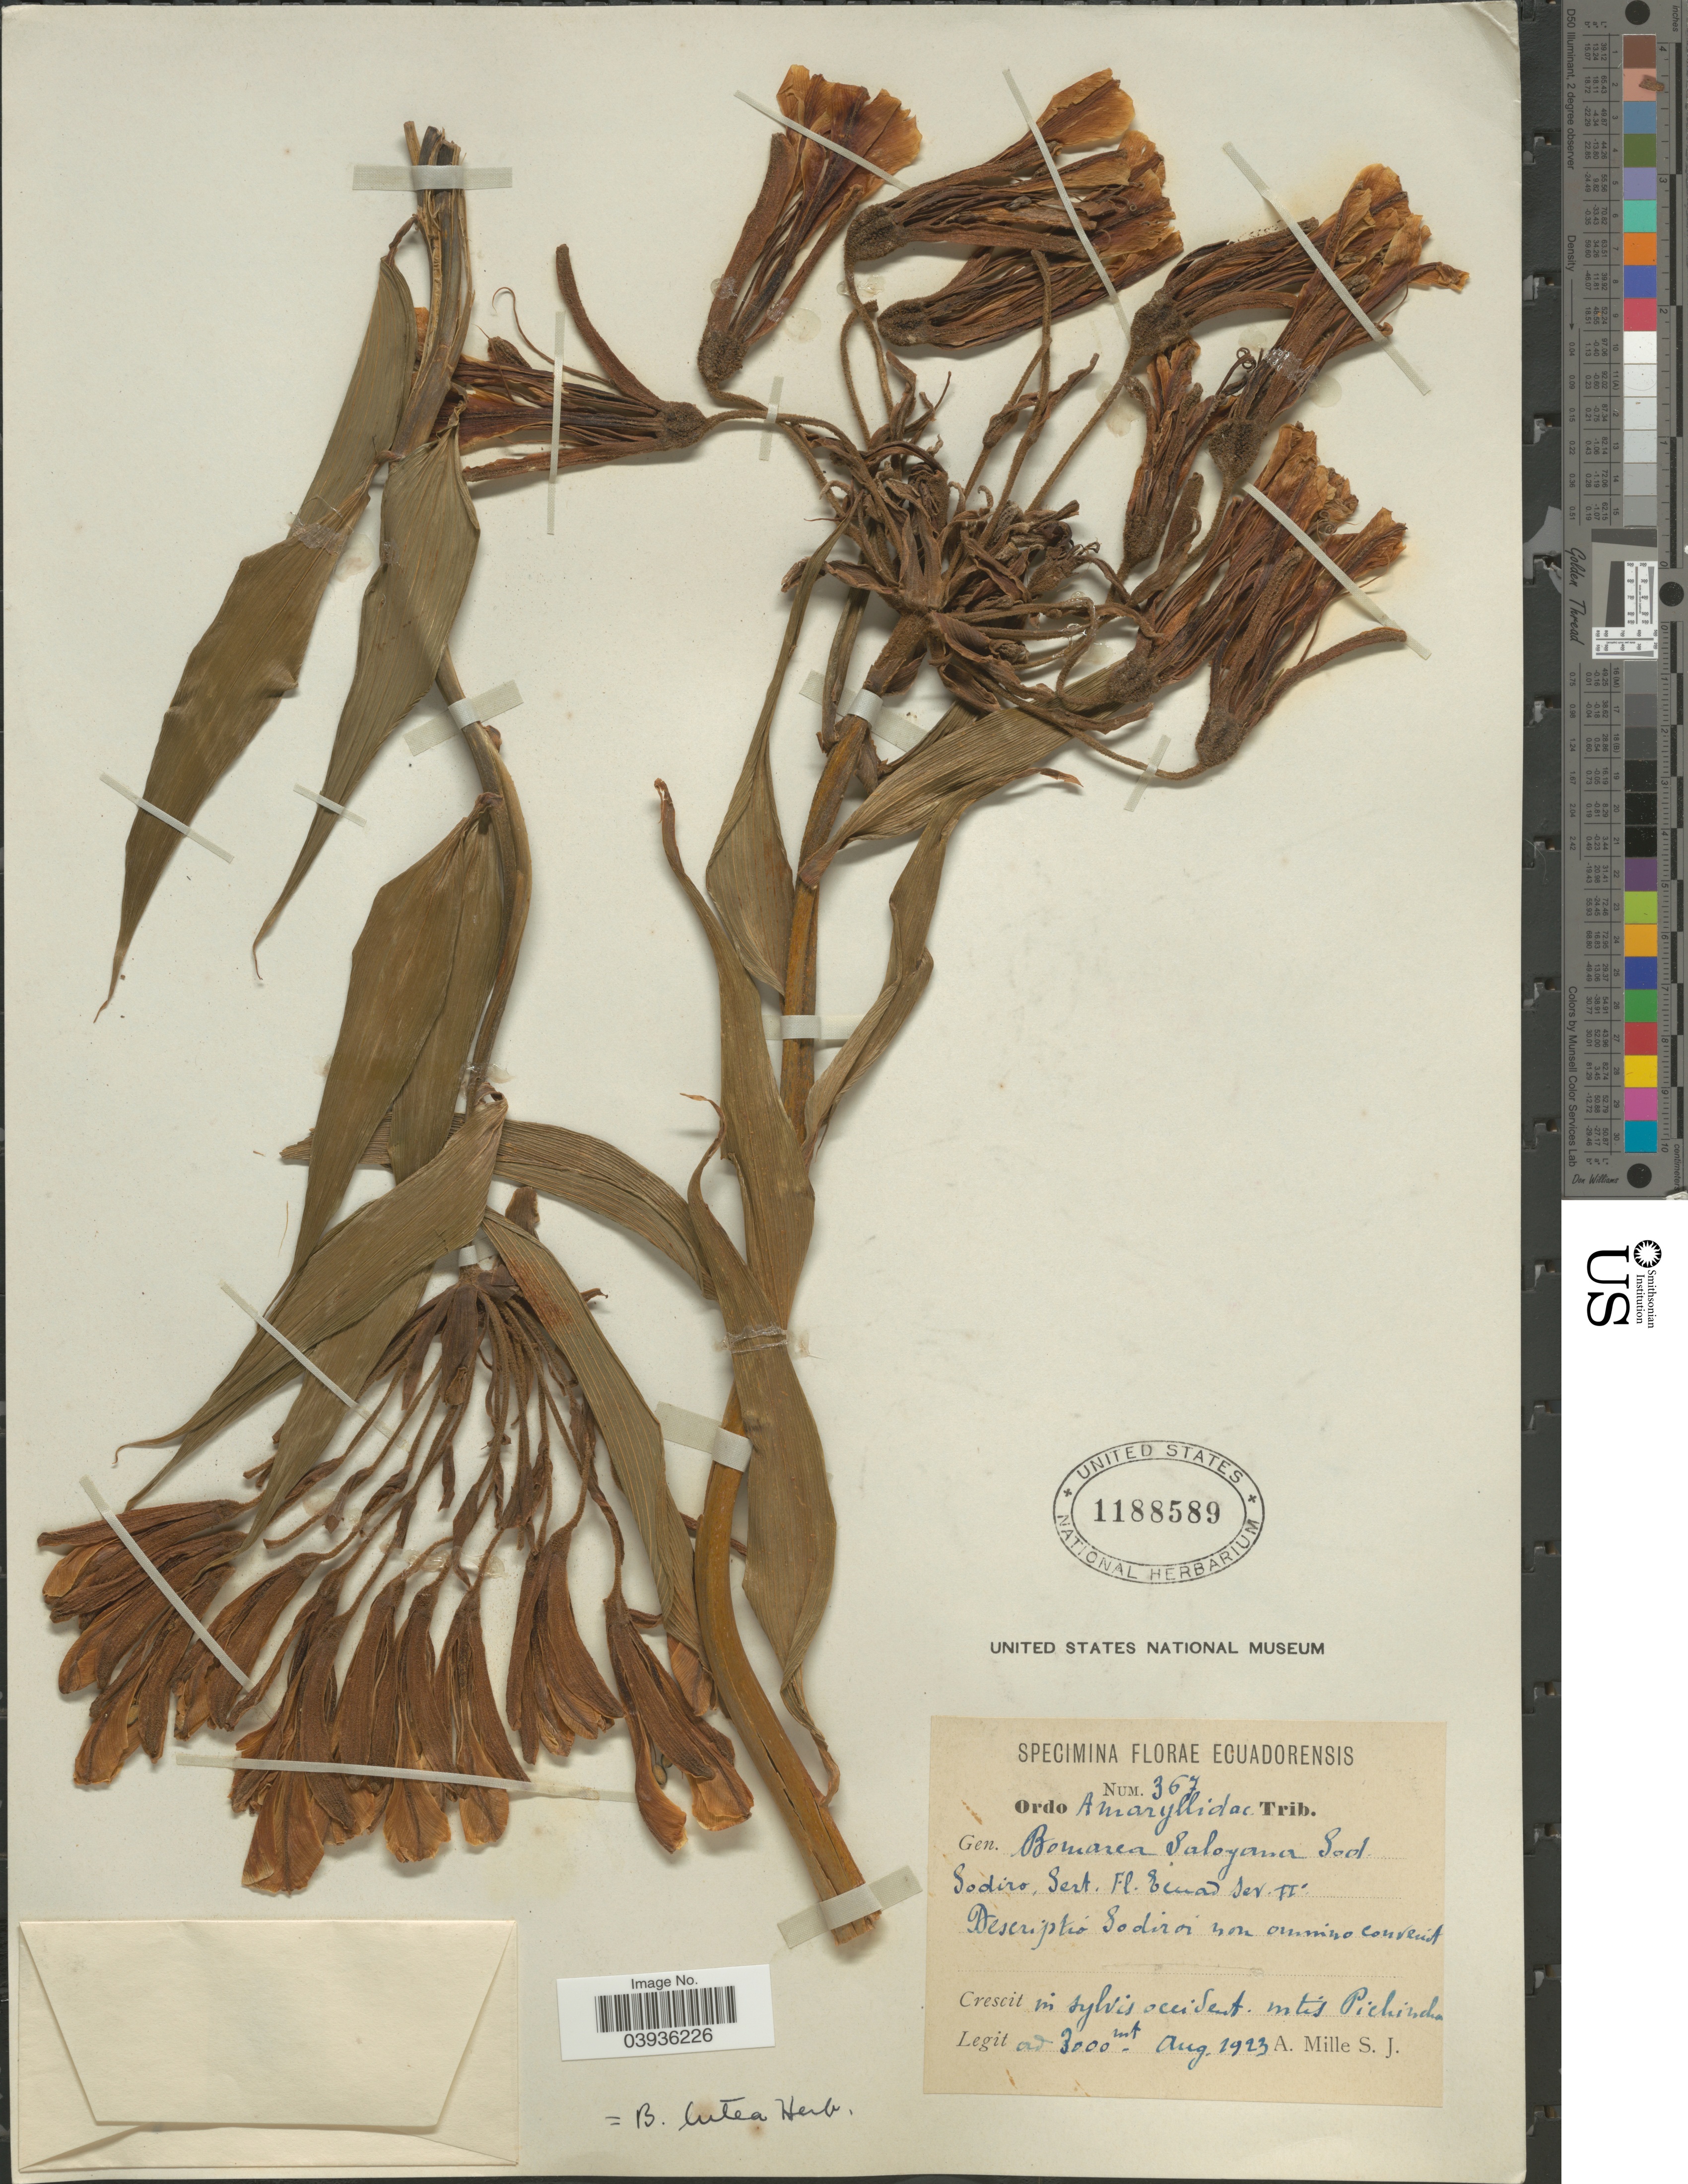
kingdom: Plantae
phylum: Tracheophyta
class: Liliopsida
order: Liliales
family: Alstroemeriaceae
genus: Bomarea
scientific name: Bomarea lutea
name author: Herb.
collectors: A. Mille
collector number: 367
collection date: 1923-08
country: Ecuador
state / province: Pichincha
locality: In sylvis occident. mts Pichincha.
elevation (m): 3000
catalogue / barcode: US 1188589